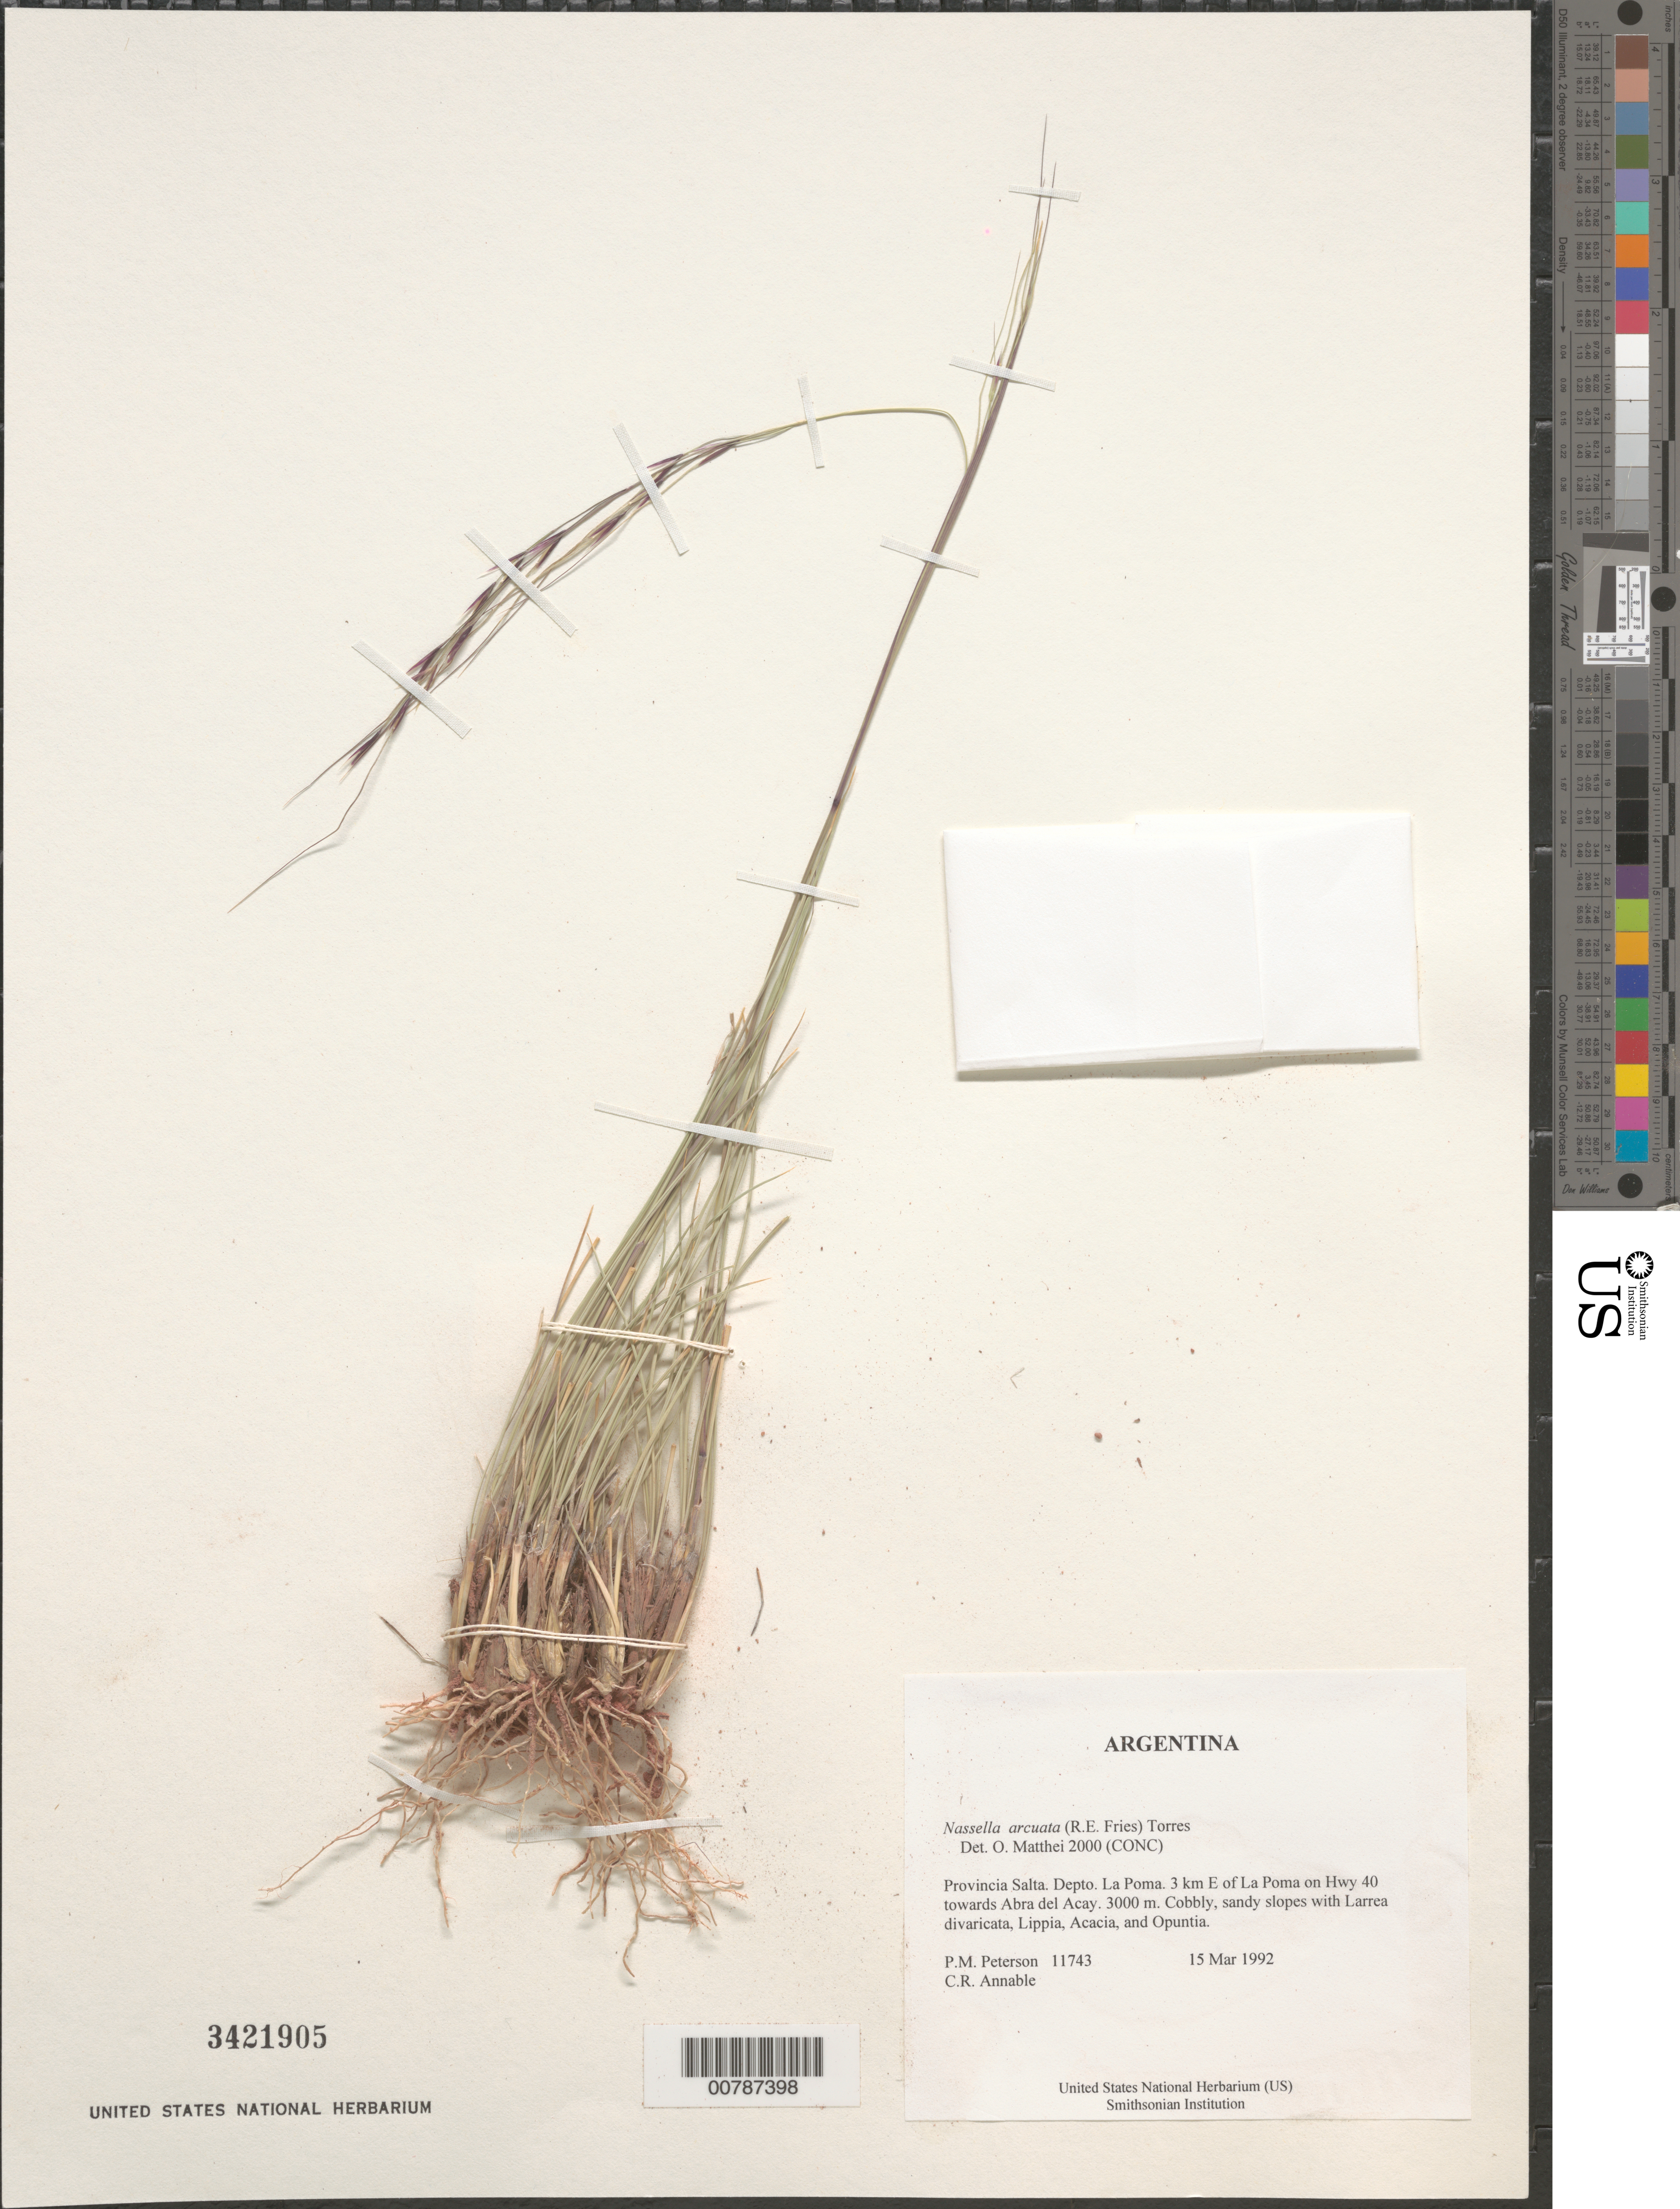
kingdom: Plantae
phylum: Tracheophyta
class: Liliopsida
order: Poales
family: Poaceae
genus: Nassella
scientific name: Nassella arcuata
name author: (R.E. Fr.) A.M. Torres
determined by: Matthei, O. R.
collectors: P. M. Peterson & C. R. Annable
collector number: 11743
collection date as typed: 15 Mar 1992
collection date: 1992-03-15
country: Argentina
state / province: Salta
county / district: La Poma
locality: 3 km E of La Poma on Hwy 40 towards Abra del Acay.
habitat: Cobbly, sandy slopes with Larrea divaricata, Lippia, Acacia, and Opuntia.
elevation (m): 3000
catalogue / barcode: US 3421905